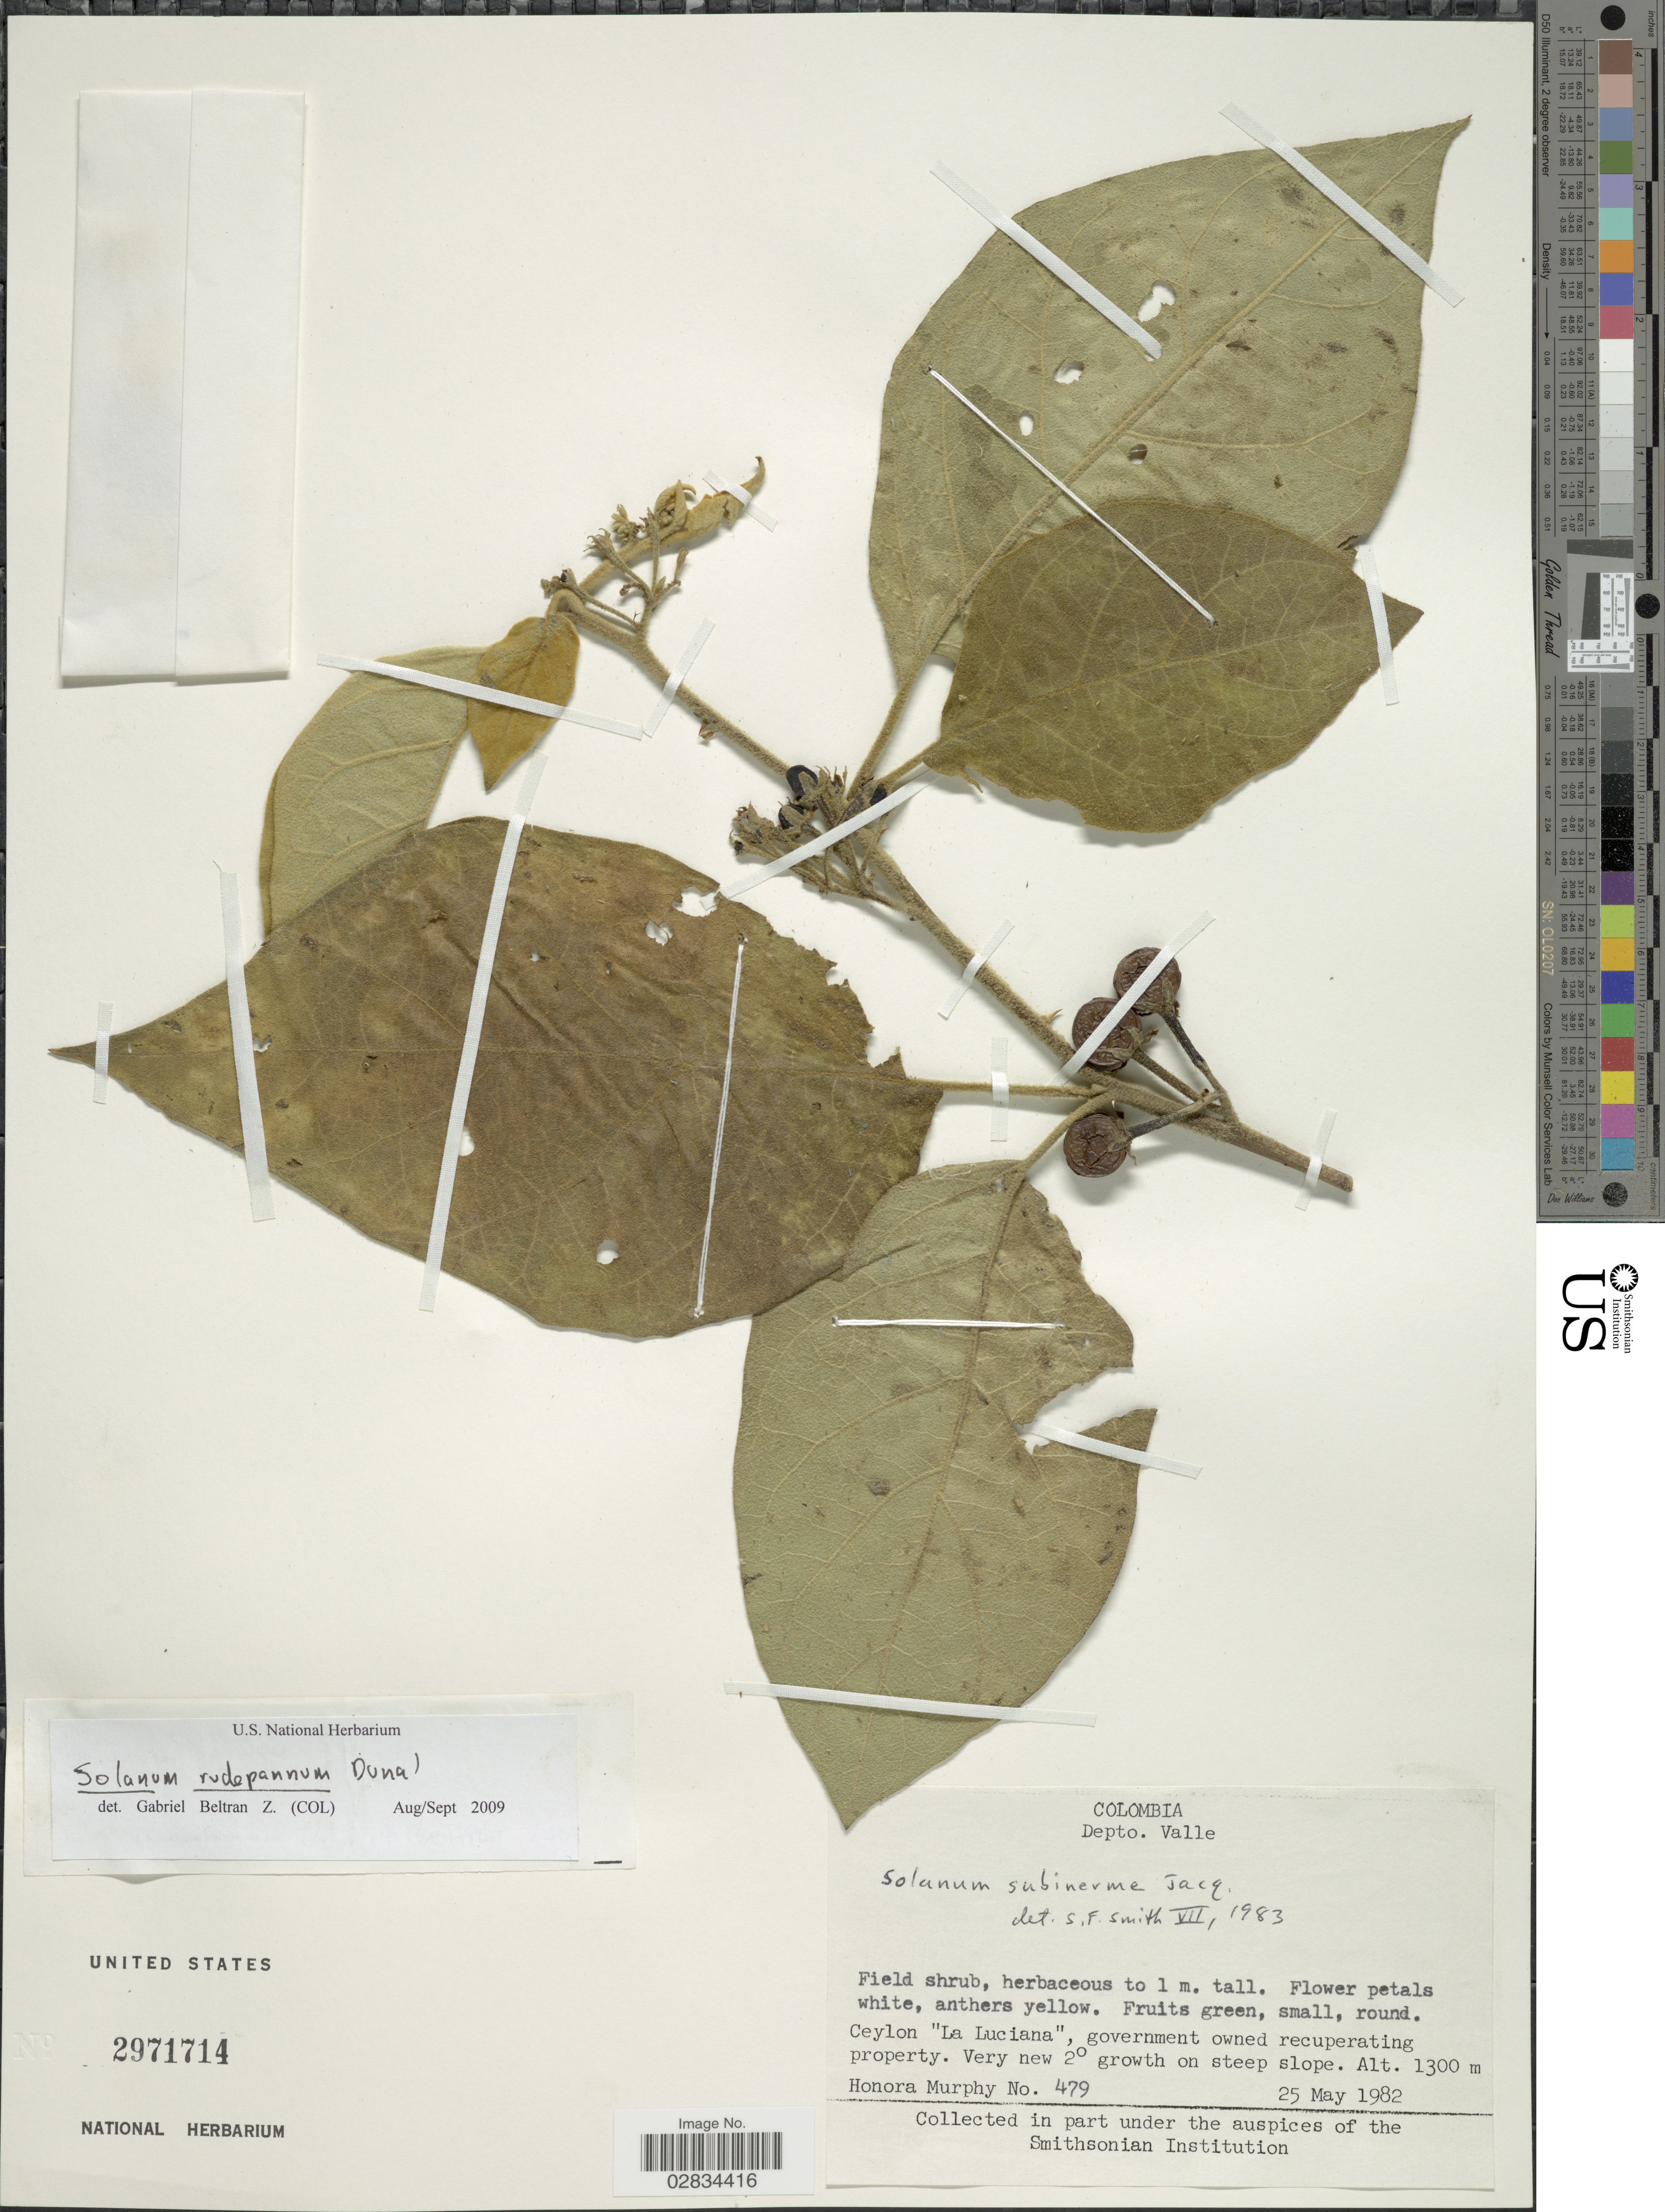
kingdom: Plantae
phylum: Tracheophyta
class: Magnoliopsida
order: Solanales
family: Solanaceae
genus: Solanum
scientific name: Solanum rudepannum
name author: Dunal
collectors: H. Murphy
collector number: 479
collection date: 1982-05-25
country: Colombia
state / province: Valle del Cauca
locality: Depto. Valle. Ceylon "La Luciana".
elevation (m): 1300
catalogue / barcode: US 2971714